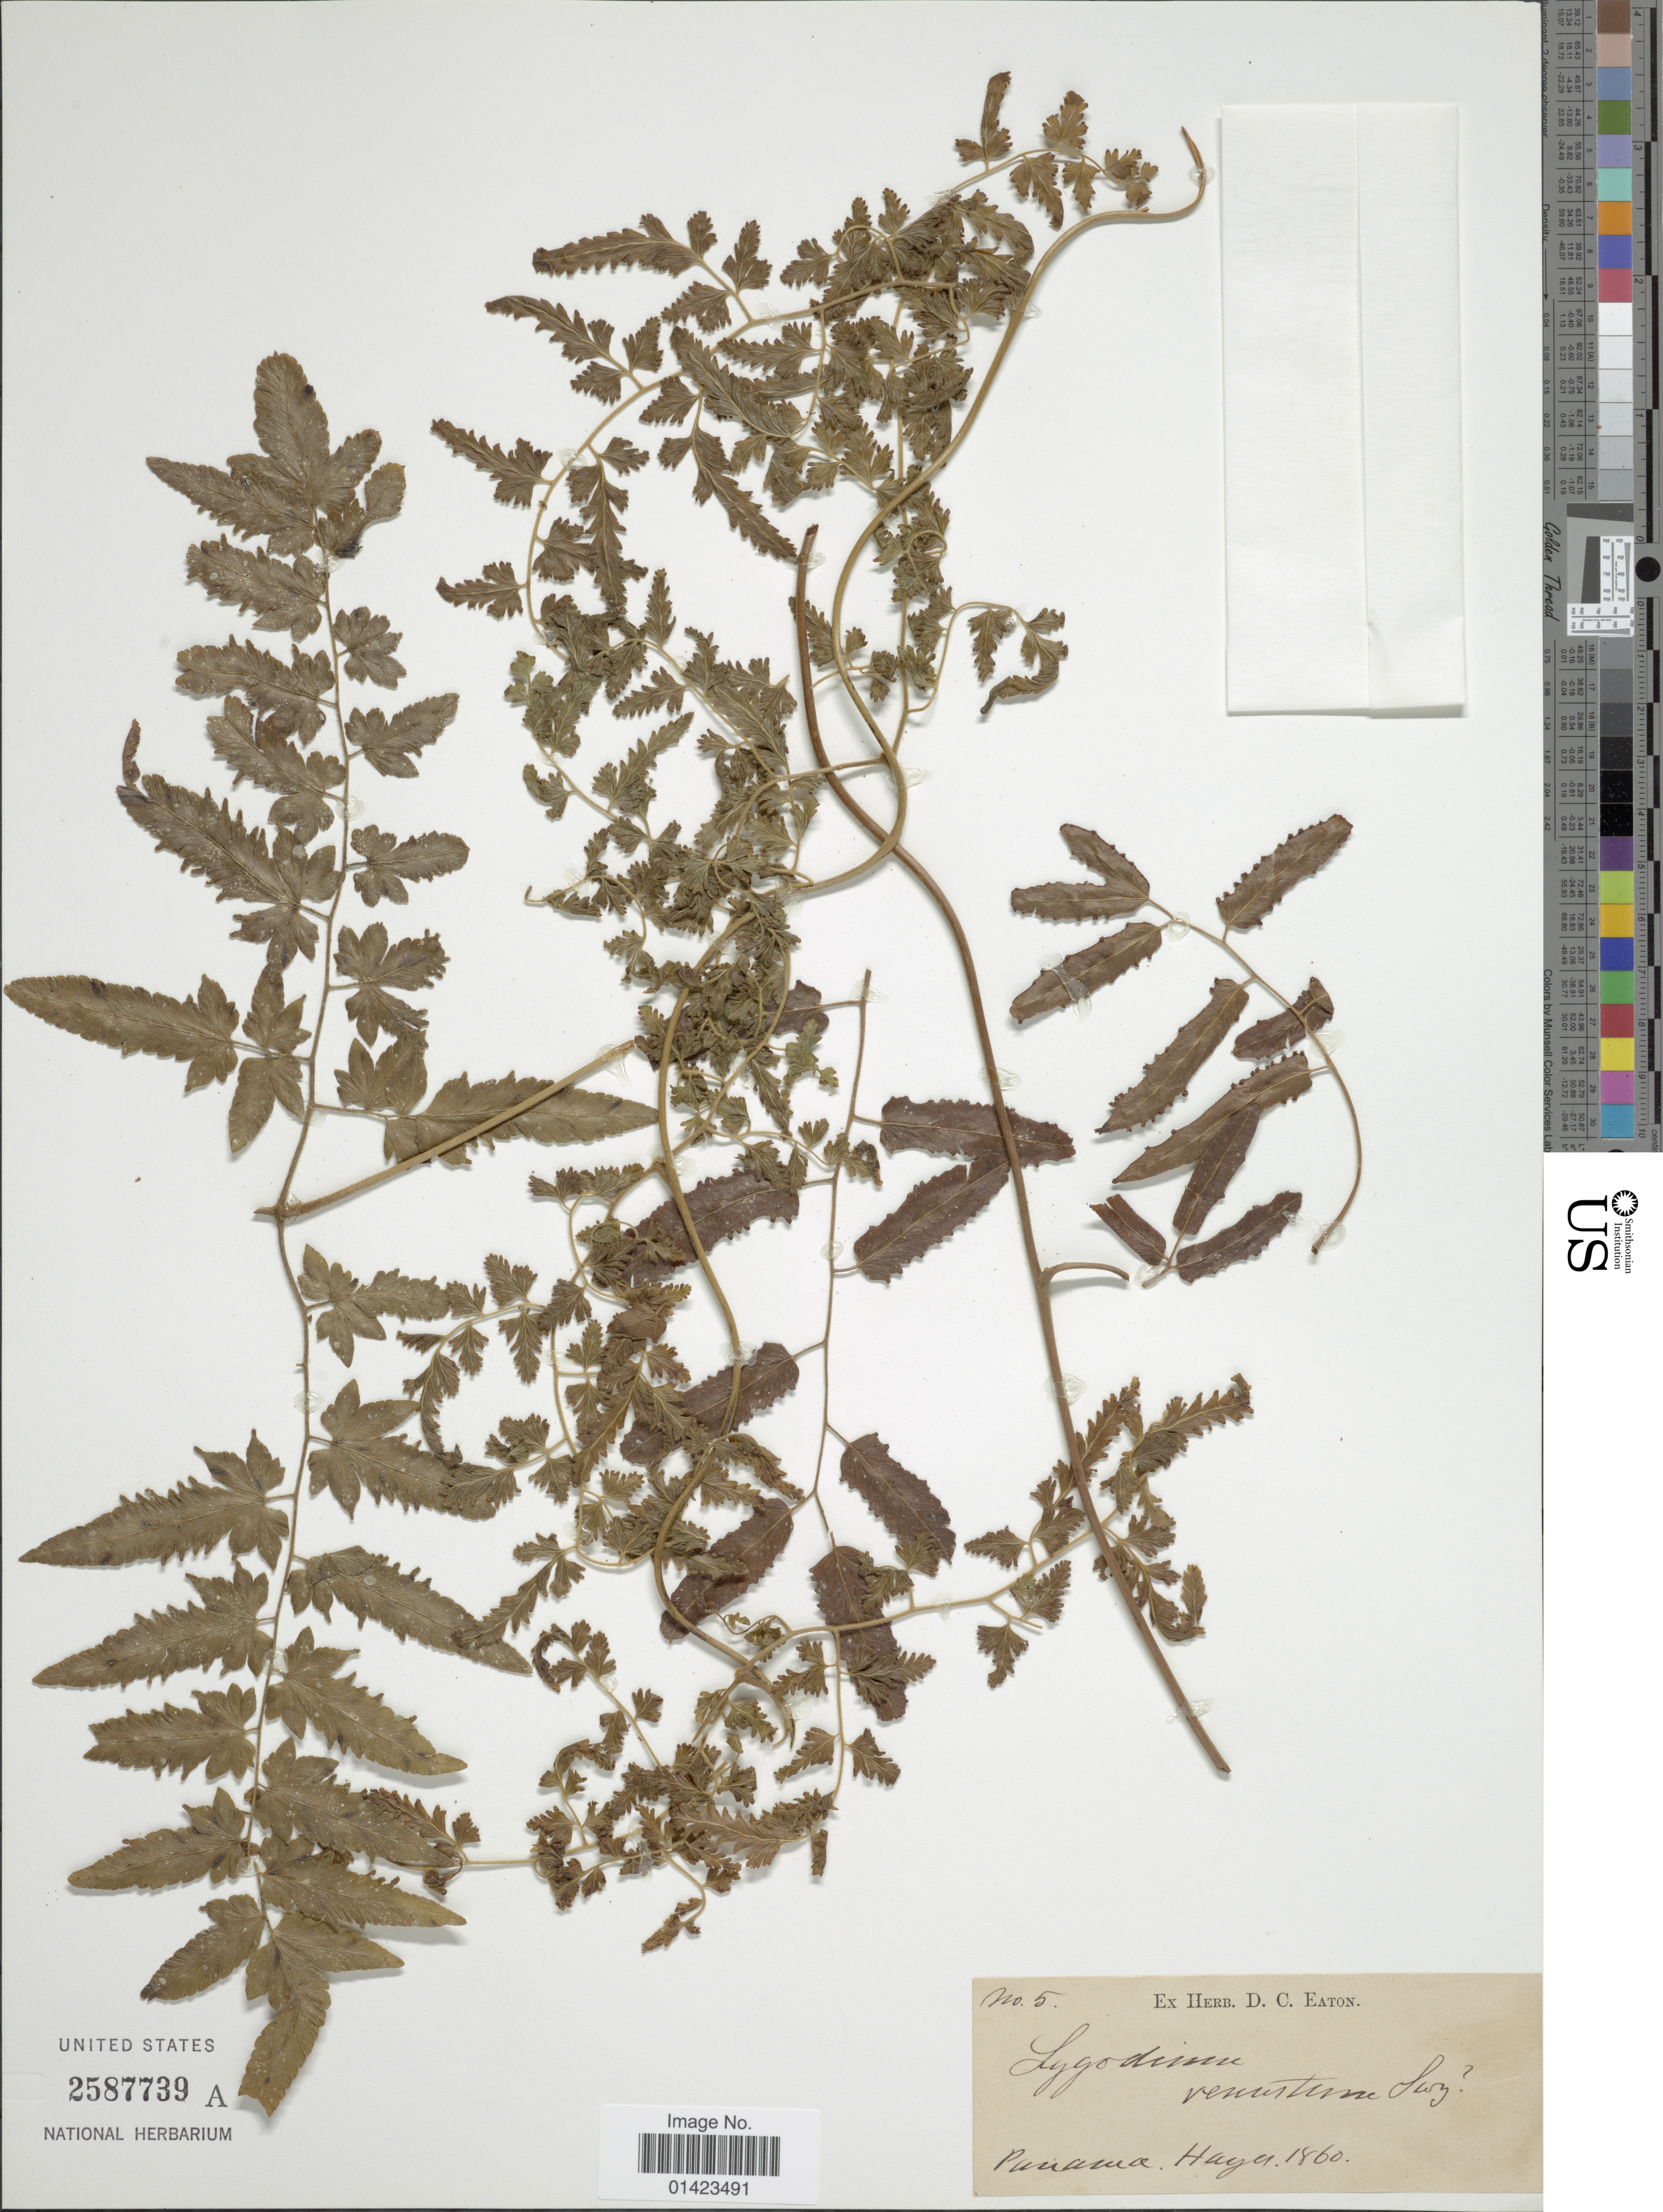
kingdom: Plantae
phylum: Tracheophyta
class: Polypodiopsida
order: Schizaeales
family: Lygodiaceae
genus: Lygodium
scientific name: Lygodium venustum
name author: Sw.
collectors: Hayer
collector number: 5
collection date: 1860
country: Panama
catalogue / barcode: US 2587739A